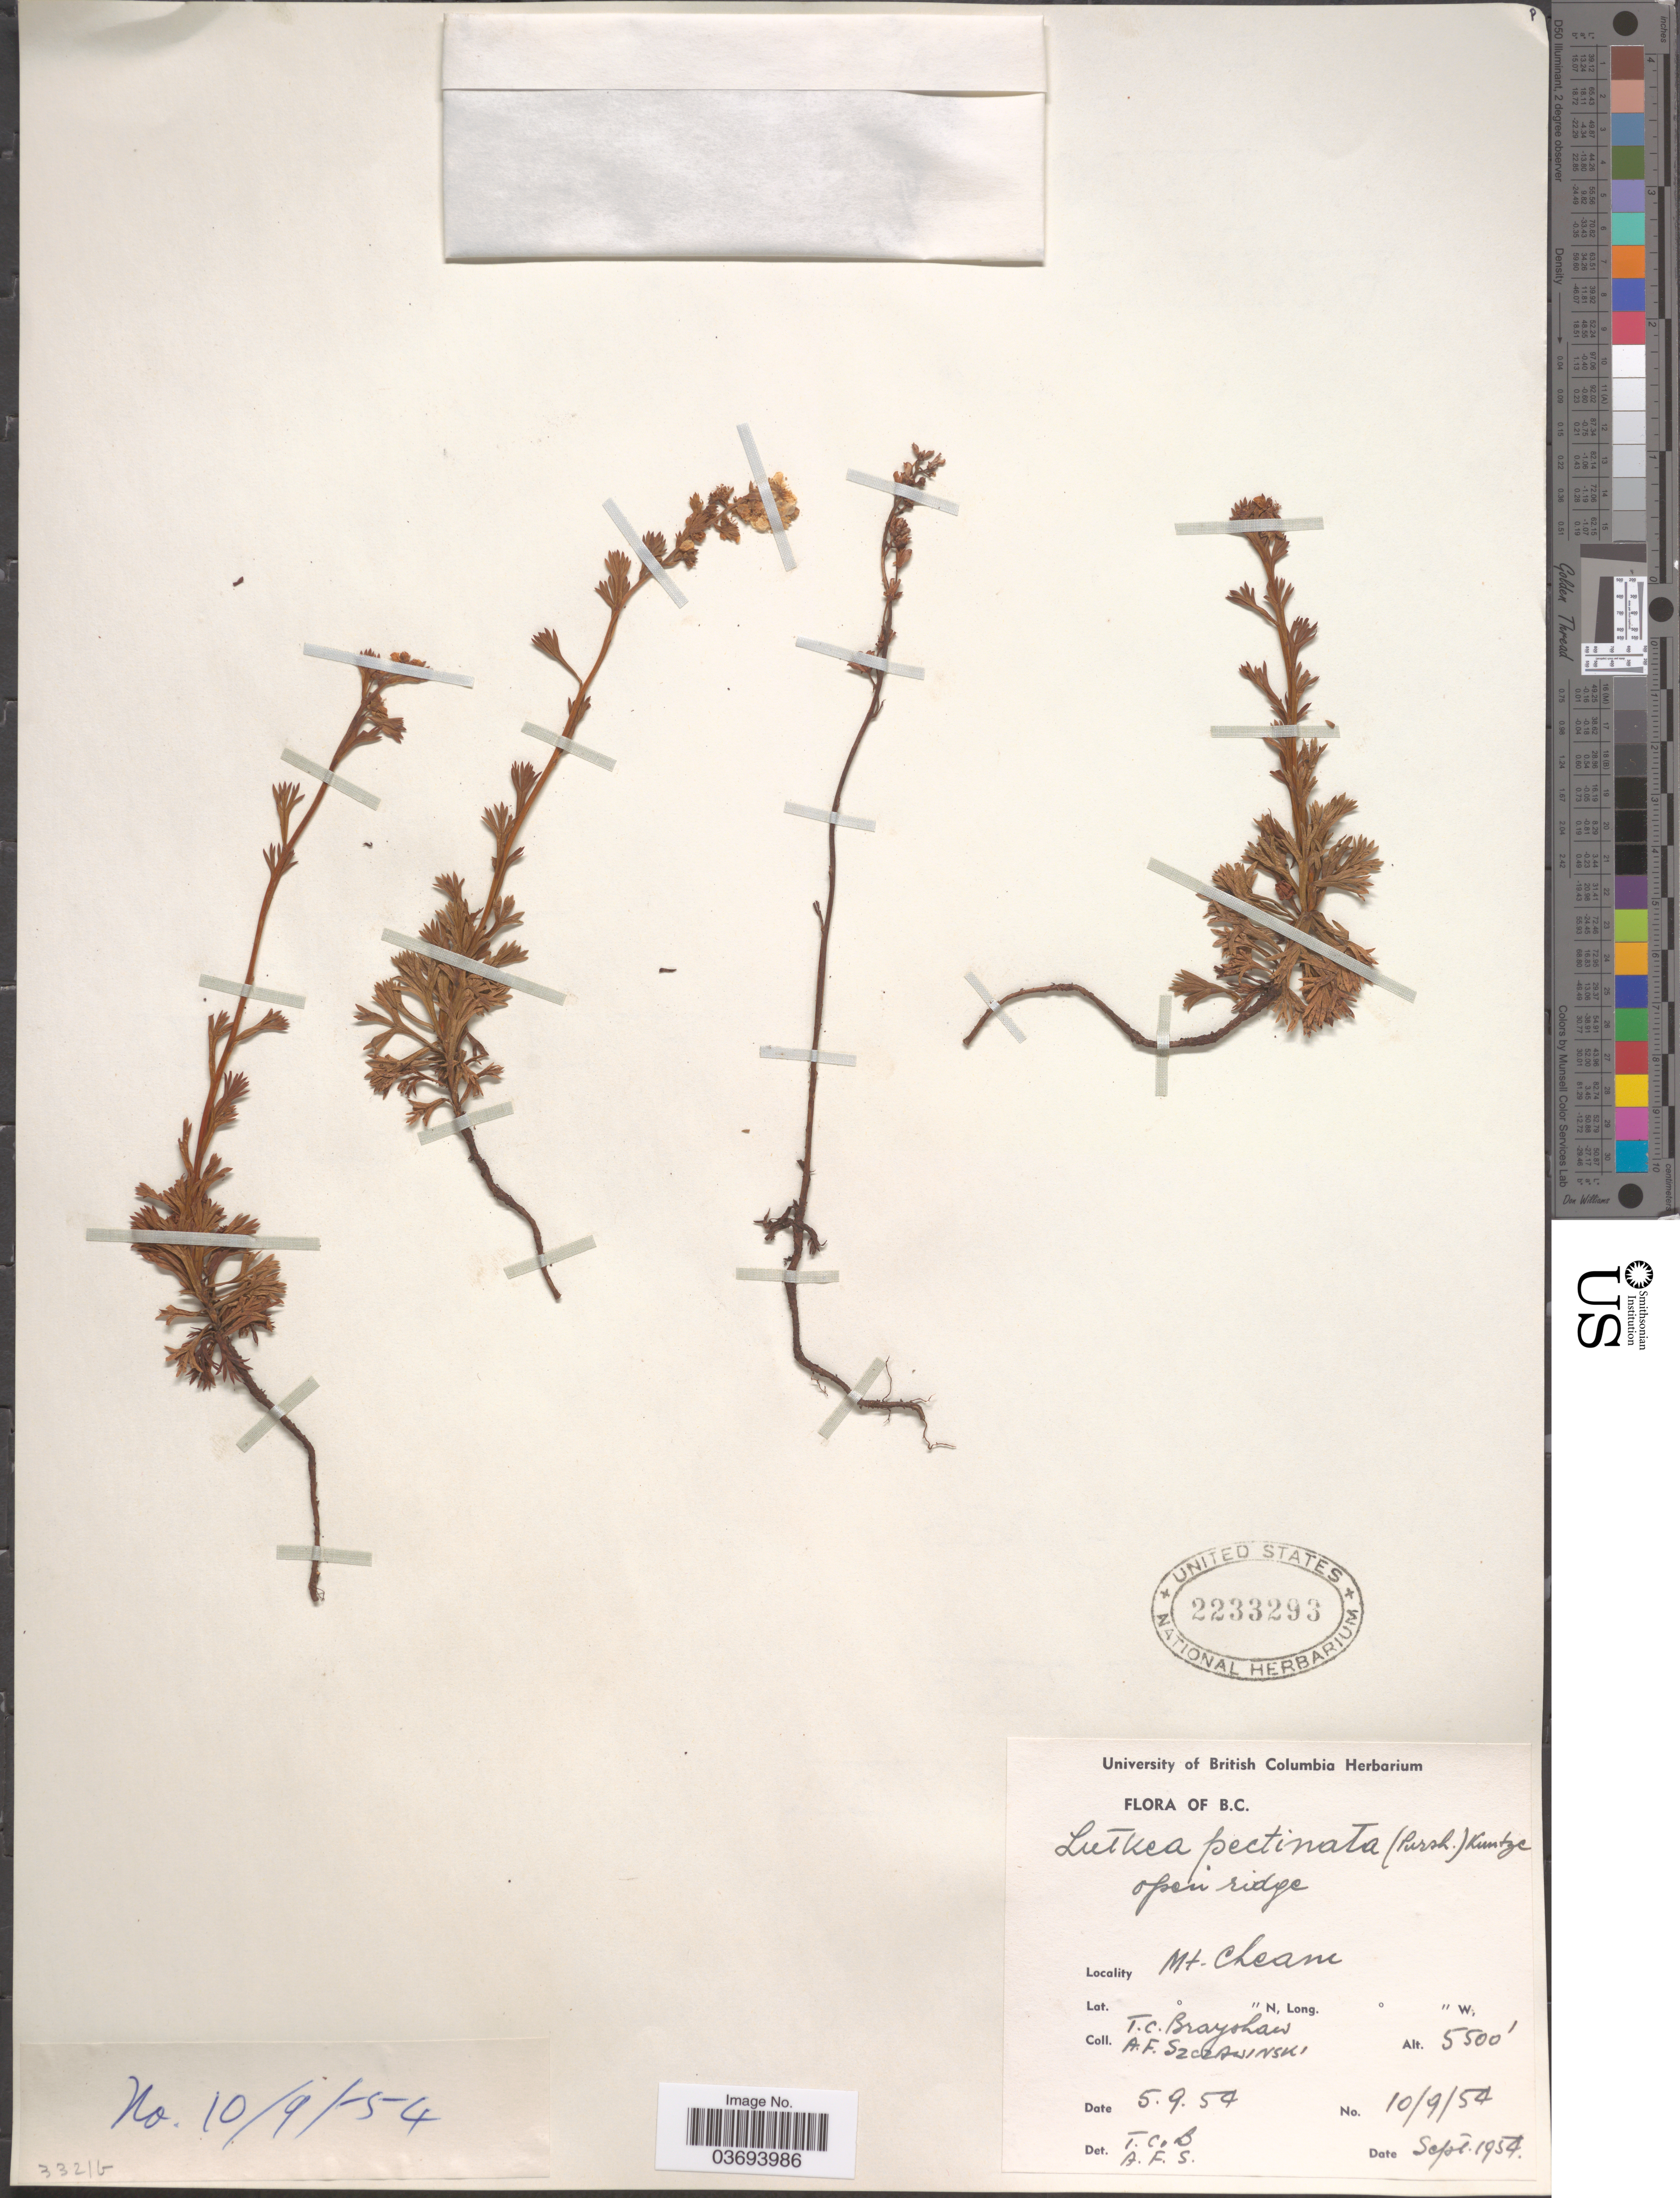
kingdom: Plantae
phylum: Tracheophyta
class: Magnoliopsida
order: Rosales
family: Rosaceae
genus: Luetkea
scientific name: Luetkea pectinata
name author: (Pursh) Kuntze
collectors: T. Brayshaw & A. Szczawinski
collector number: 10/9/54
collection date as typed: Transcribed d/m/y: 5/9/54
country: Canada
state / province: British Columbia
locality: Mt. Cheam.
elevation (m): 1676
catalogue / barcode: US 2233293